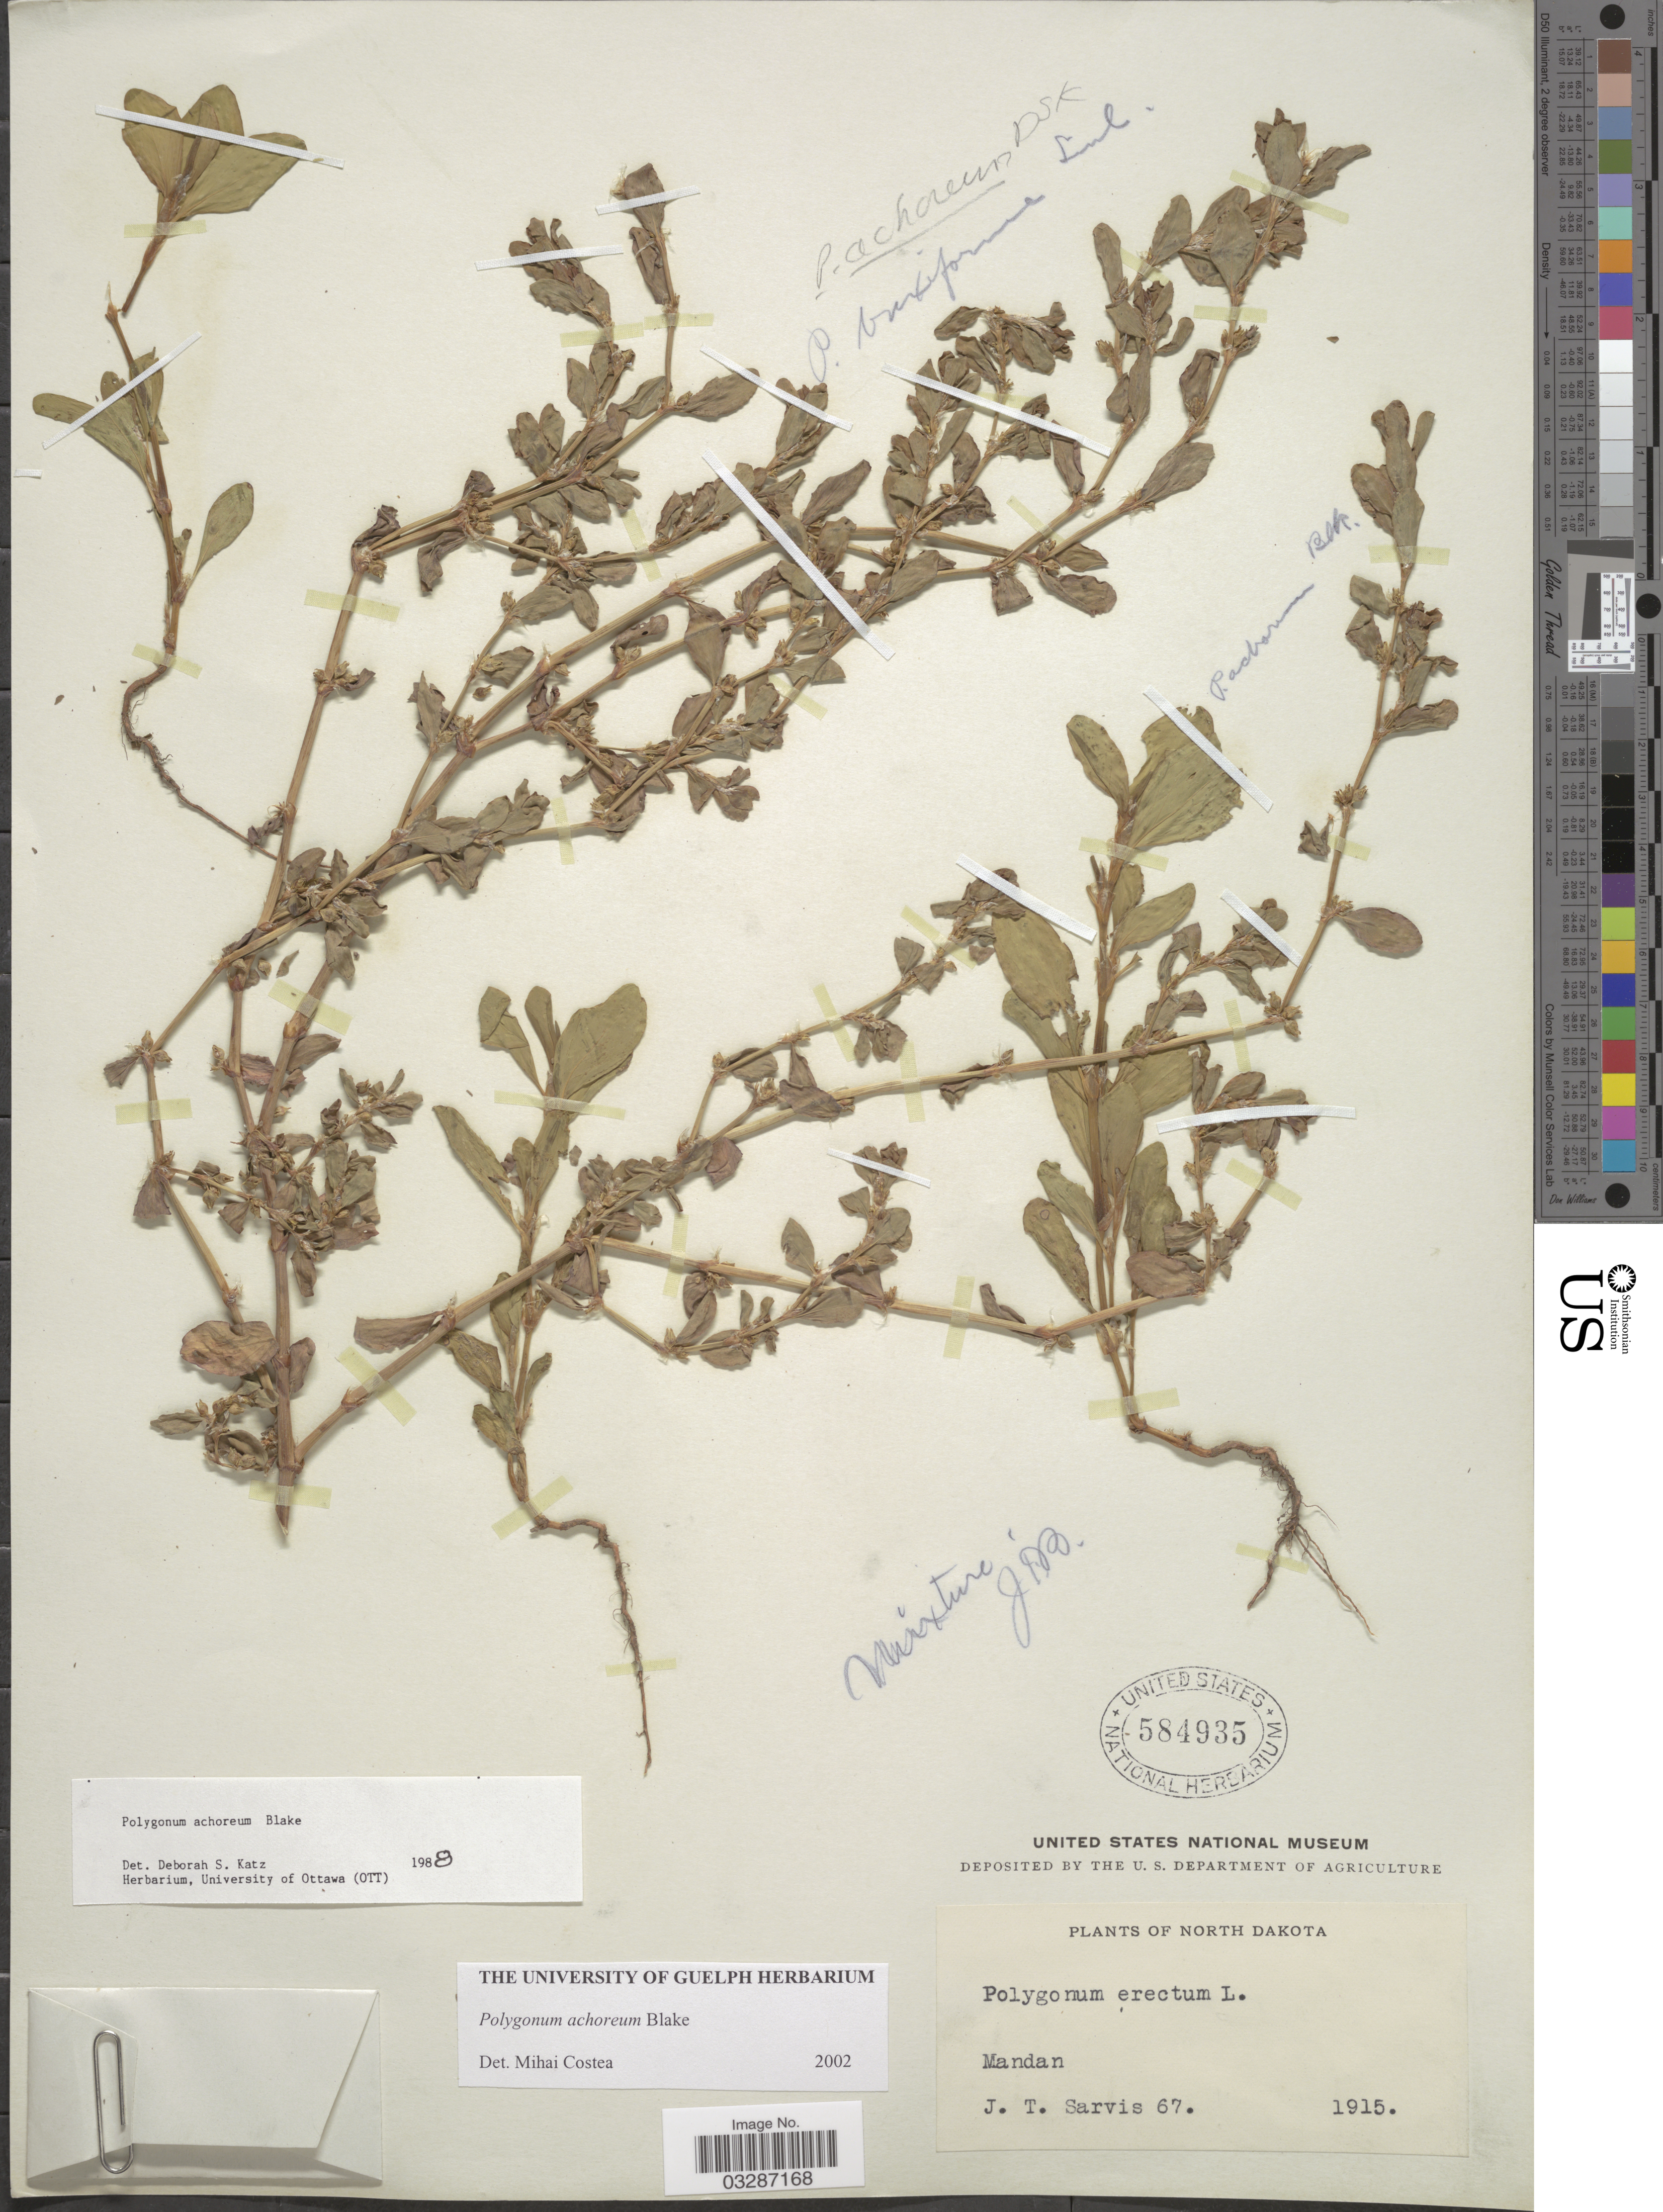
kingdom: Plantae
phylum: Tracheophyta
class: Magnoliopsida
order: Caryophyllales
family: Polygonaceae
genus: Polygonum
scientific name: Polygonum achoreum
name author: S.F. Blake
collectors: J. Sarvis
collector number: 67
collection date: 1915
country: United States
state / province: North Dakota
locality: Mandan.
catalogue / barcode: US 584935